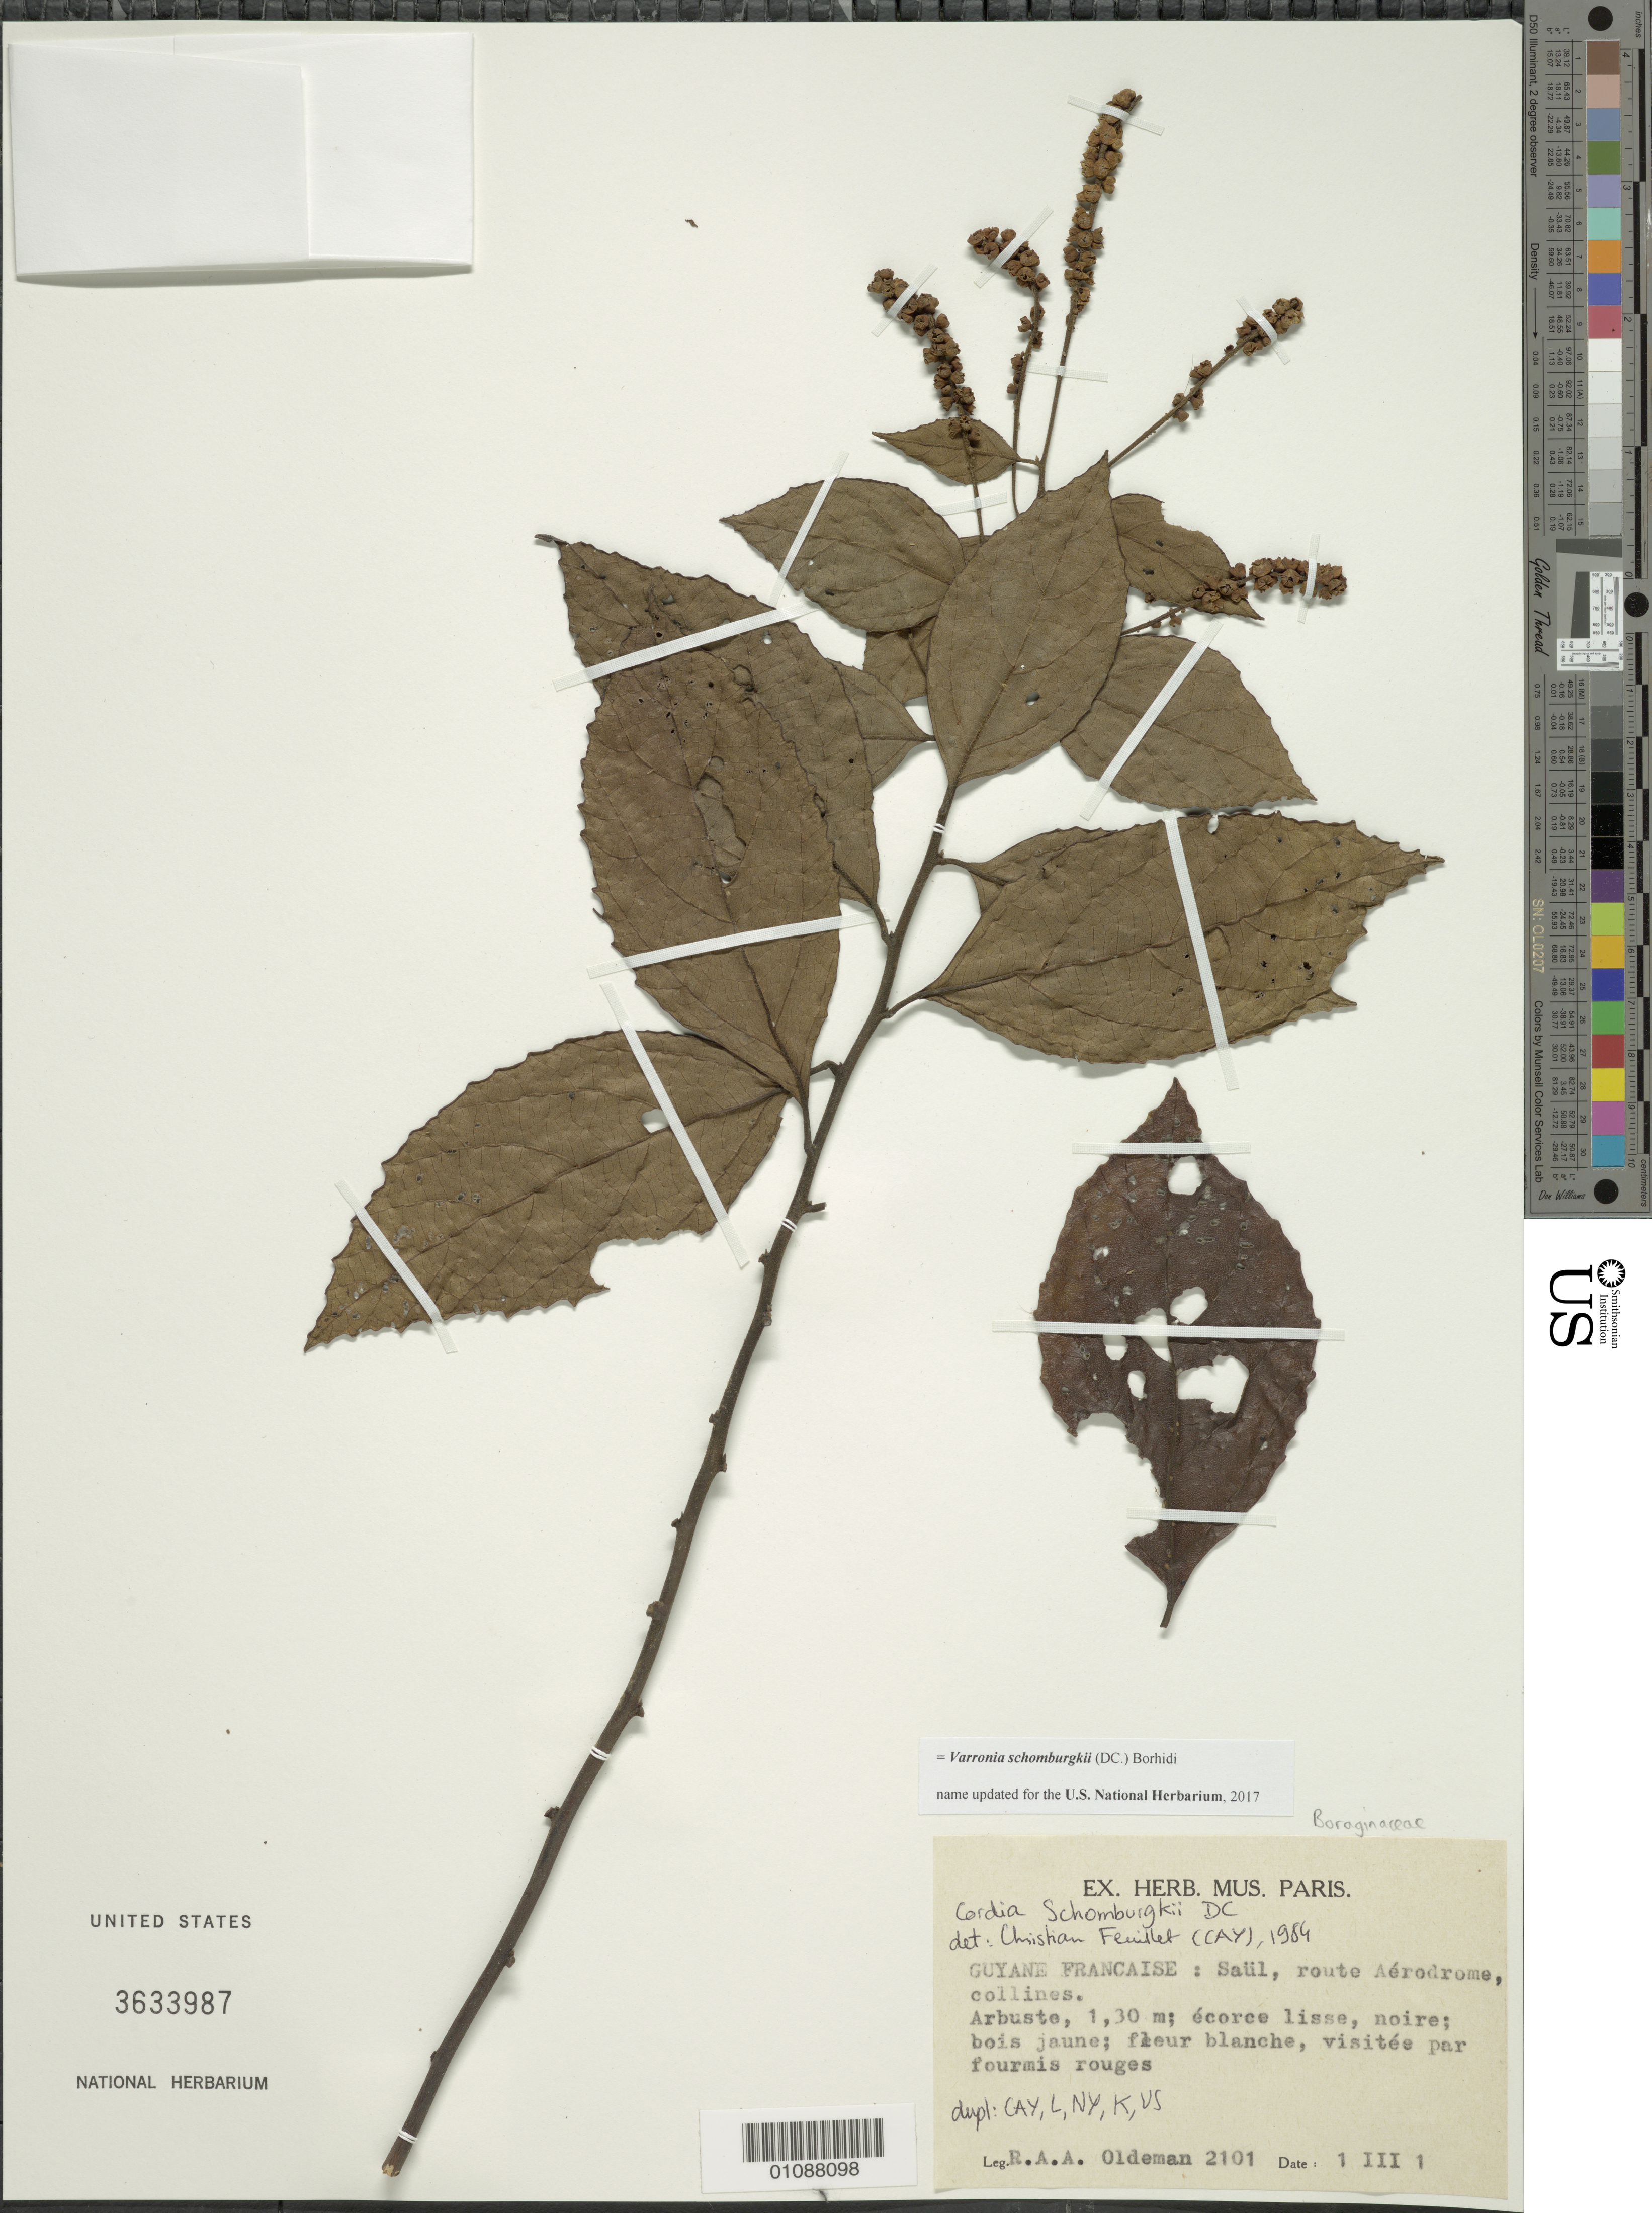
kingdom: Plantae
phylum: Tracheophyta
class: Magnoliopsida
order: Boraginales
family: Cordiaceae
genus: Cordia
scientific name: Cordia schomburgkii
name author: DC.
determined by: Feuillet, C.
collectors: R. Oldeman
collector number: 2101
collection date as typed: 1-Mar-66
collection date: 1966-03-01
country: French Guiana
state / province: Saint-Laurent-du-Maroni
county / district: Saül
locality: Saül, route de l'aérodrome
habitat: Collines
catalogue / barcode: US 3633987